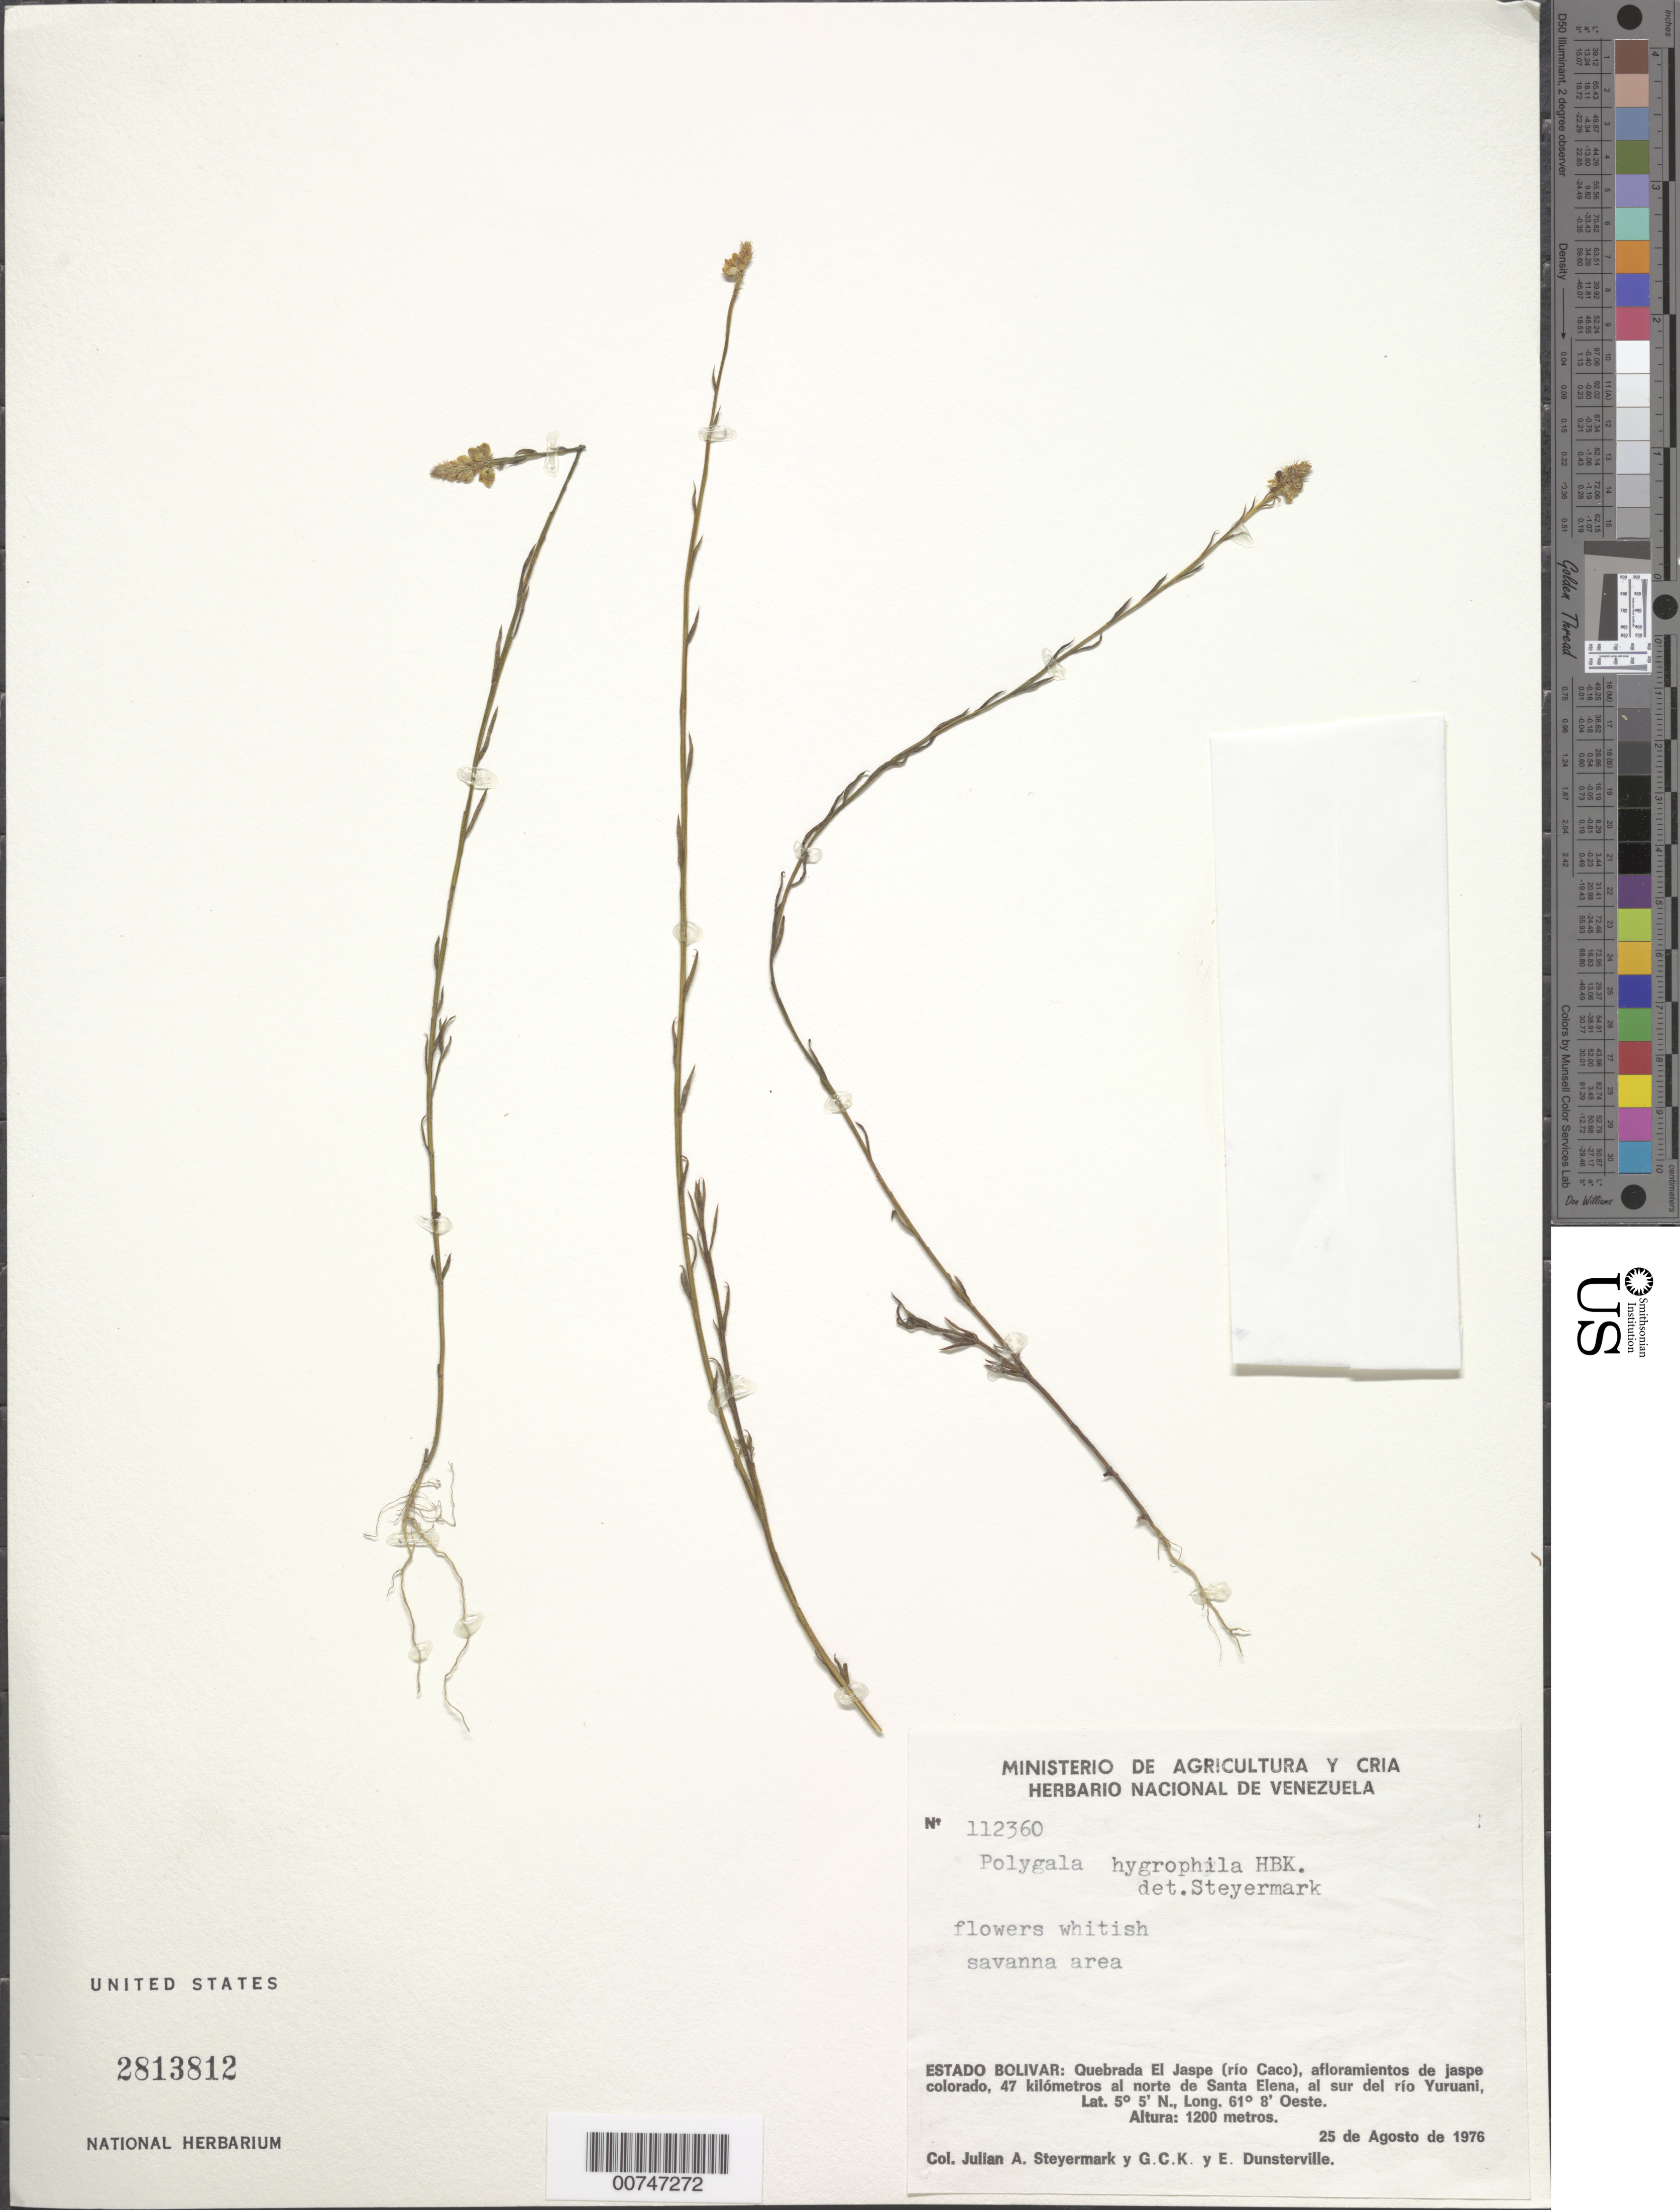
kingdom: Plantae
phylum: Tracheophyta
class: Magnoliopsida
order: Fabales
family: Polygalaceae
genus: Polygala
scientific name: Polygala hygrophila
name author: Kunth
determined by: Steyermark, Julian A., (VEN)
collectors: J. Steyermark, G. C. K. Dunsterville & E. Dunsterville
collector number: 112360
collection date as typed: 25-Aug-76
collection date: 1976-08-25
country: Venezuela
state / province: Bolívar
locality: Quebrada El Jaspe (río Caco), 47 km N of Santa Elena, S of río Yuruani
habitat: Savanna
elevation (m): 1200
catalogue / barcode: US 2813812